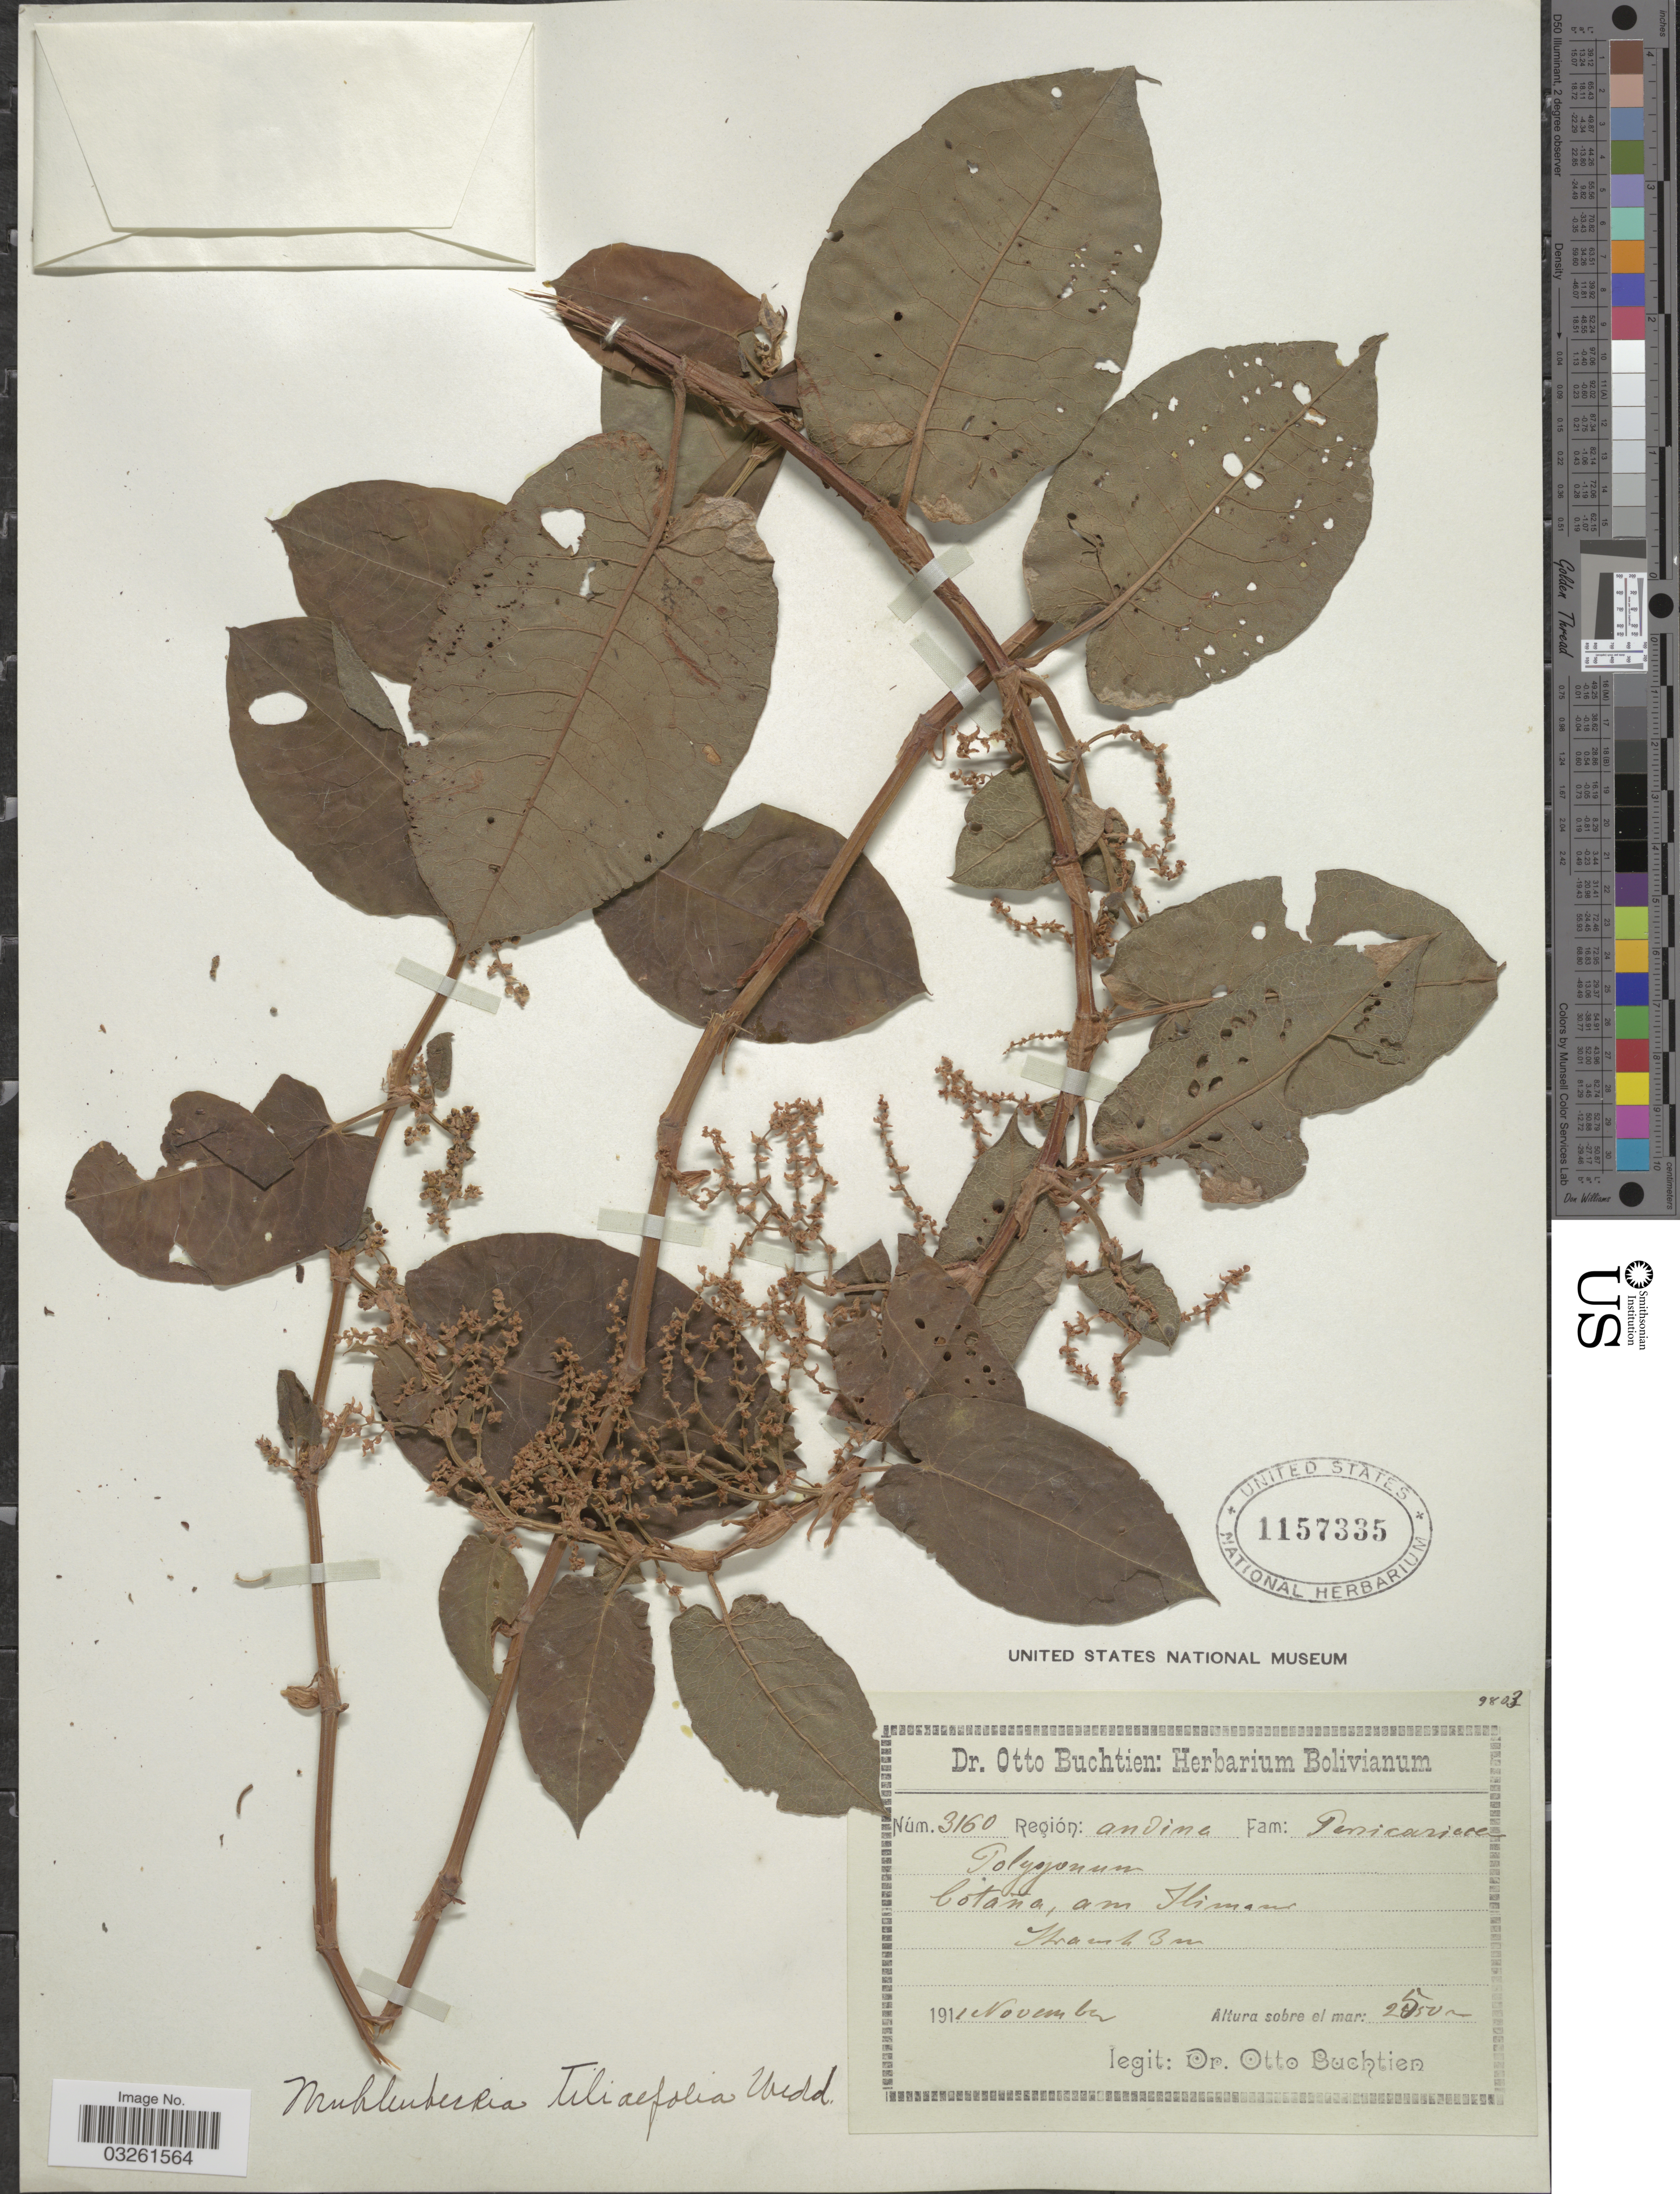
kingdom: Plantae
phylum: Tracheophyta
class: Magnoliopsida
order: Caryophyllales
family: Polygonaceae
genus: Muehlenbeckia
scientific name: Muehlenbeckia tiliifolia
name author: Wedd.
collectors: O. Buchtien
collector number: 3160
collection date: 1911-11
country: Bolivia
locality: Región: Andina, Cotaña, am Ilimani.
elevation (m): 2550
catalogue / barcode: US 1157335